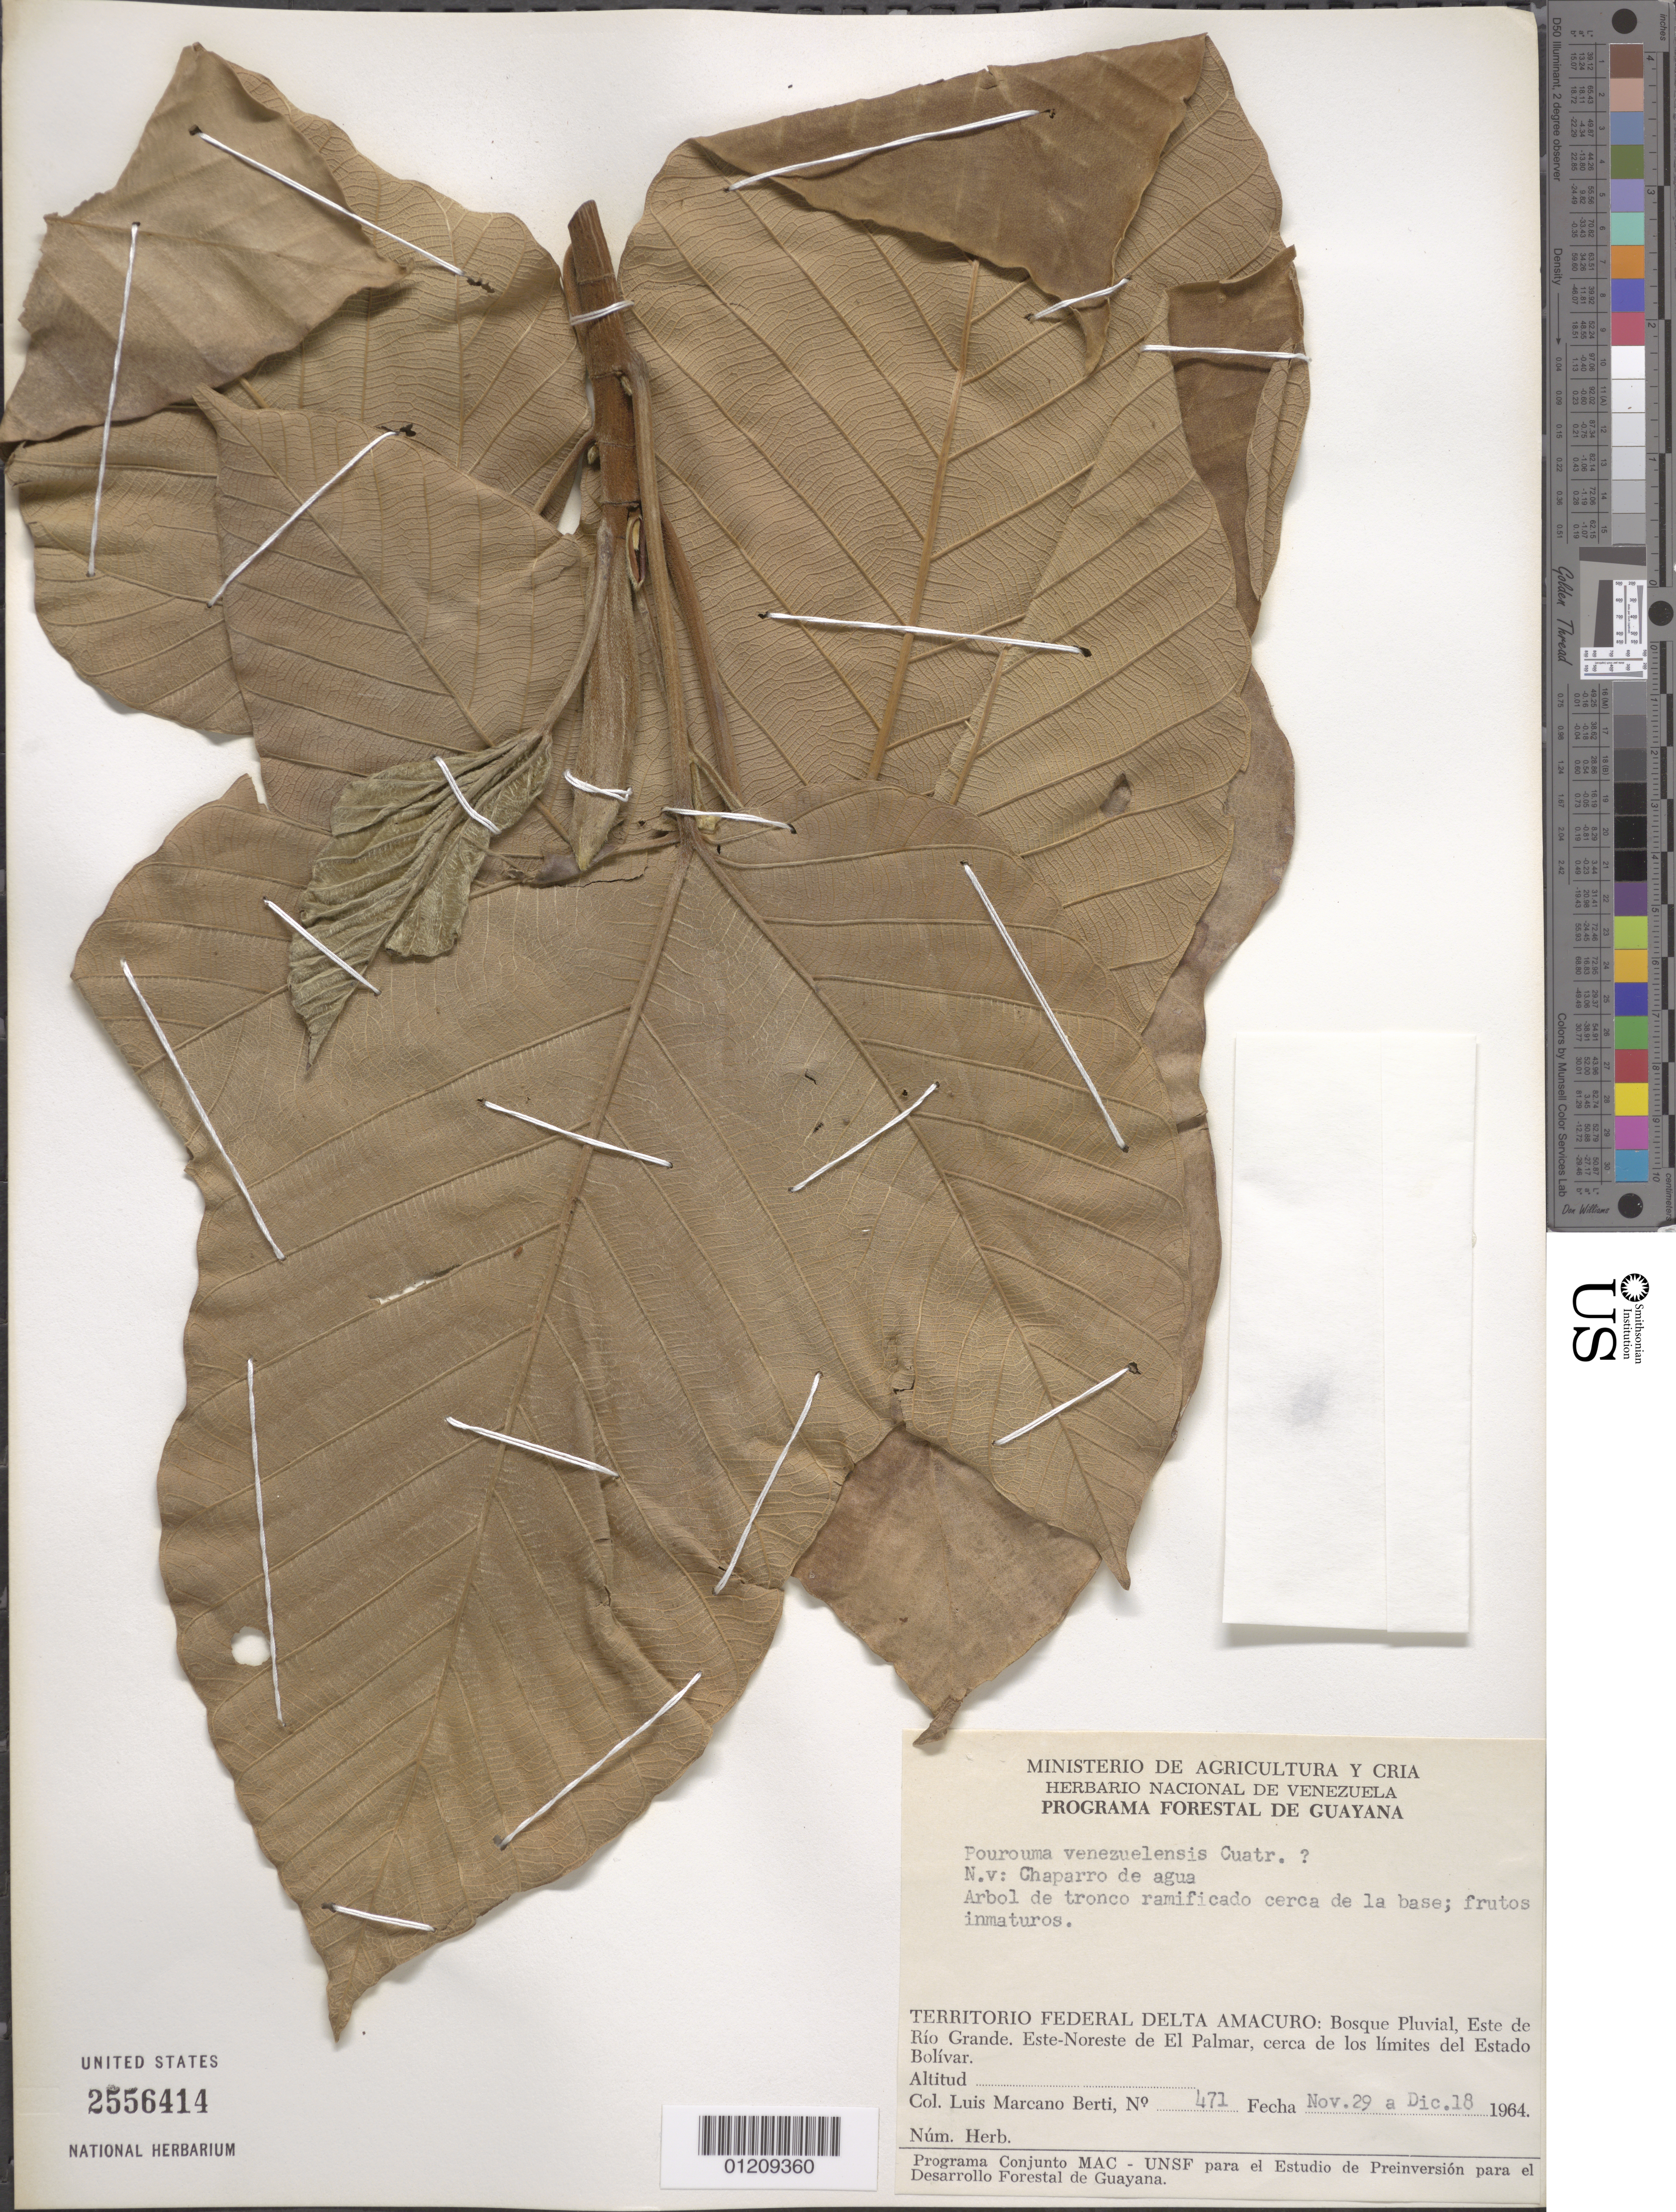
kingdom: Plantae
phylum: Tracheophyta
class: Magnoliopsida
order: Rosales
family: Urticaceae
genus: Pourouma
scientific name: Pourouma venezuelensis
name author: Cuatrec.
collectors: L. Marcano-Berti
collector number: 471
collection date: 1964-11-29/1964-12-18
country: Venezuela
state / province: Delta Amacuro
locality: Este de Rio Grande. Este-Noreste de El Palmar, cerca de los limites del Estado Bolivar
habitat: bosque pluvial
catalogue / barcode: US 2556414